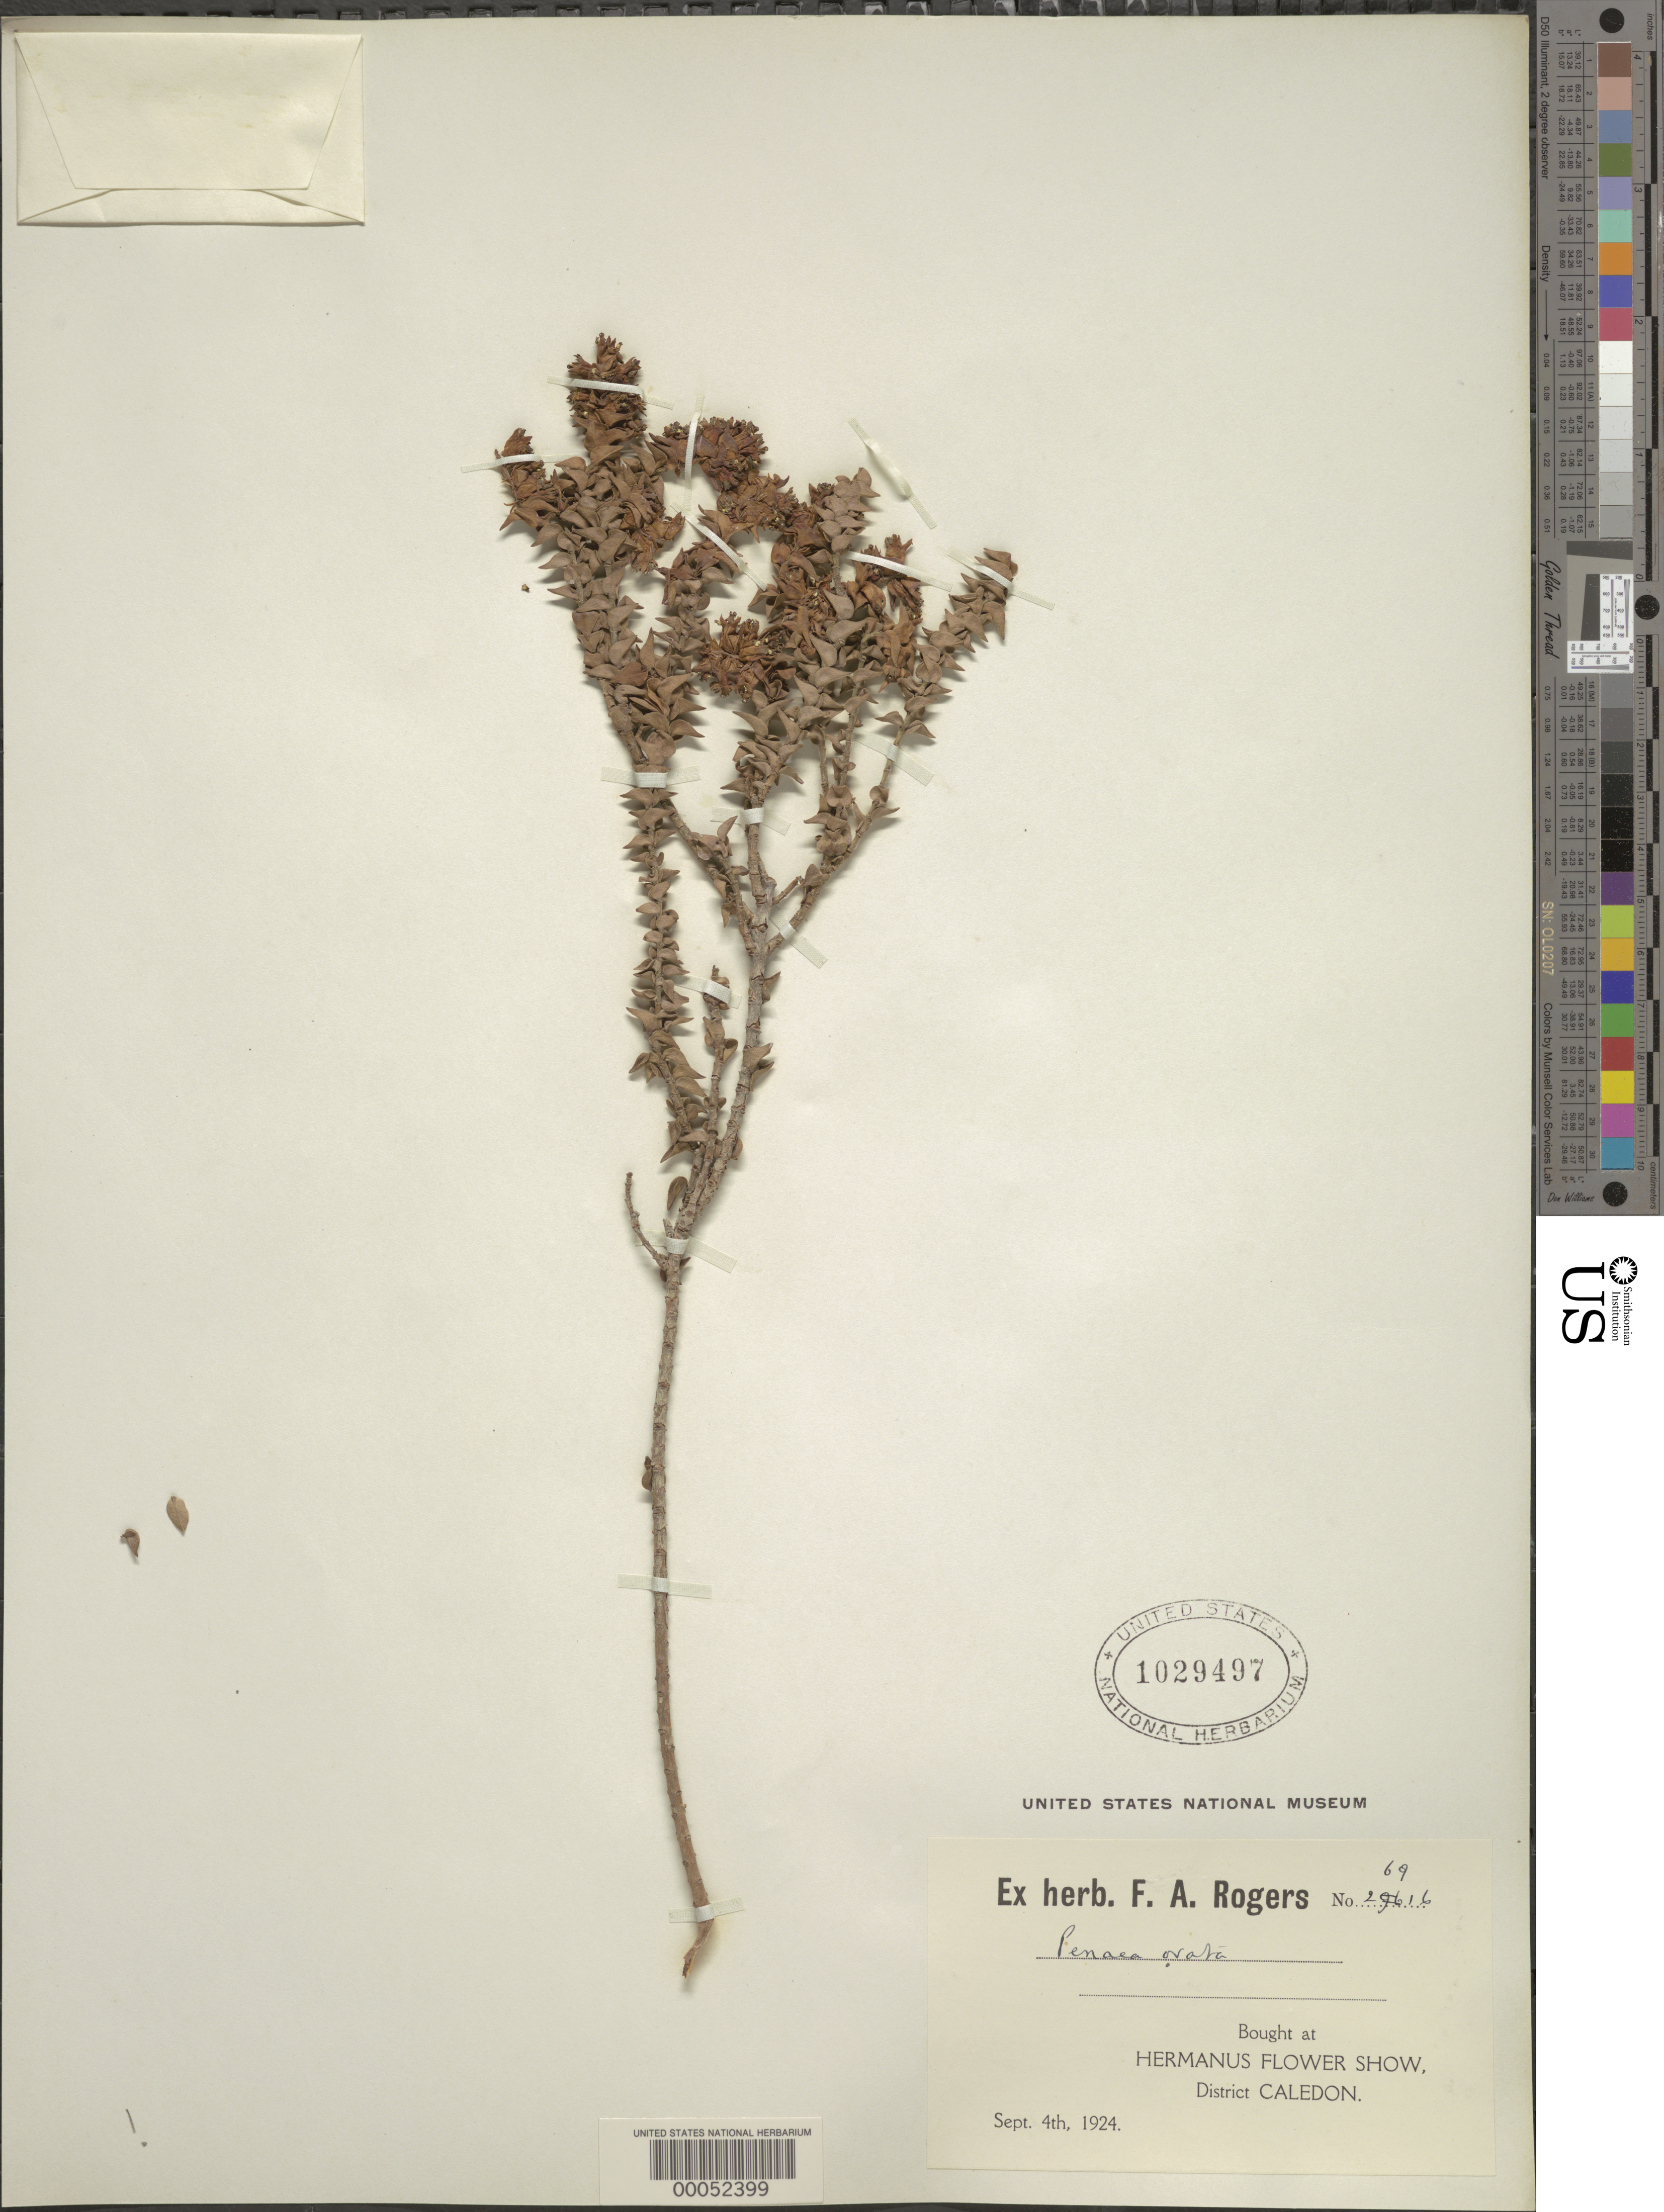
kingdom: Plantae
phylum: Tracheophyta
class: Magnoliopsida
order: Myrtales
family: Penaeaceae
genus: Penaea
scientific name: Penaea mucronata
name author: L.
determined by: Strong, Mark T., (BOT), Smithsonian Institution - National Museum of Natural History (UNITED STATES)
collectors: F. A. Rogers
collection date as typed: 04 Sep 1924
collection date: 1924-09-04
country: South Africa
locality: Caledon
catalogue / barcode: US 1029497